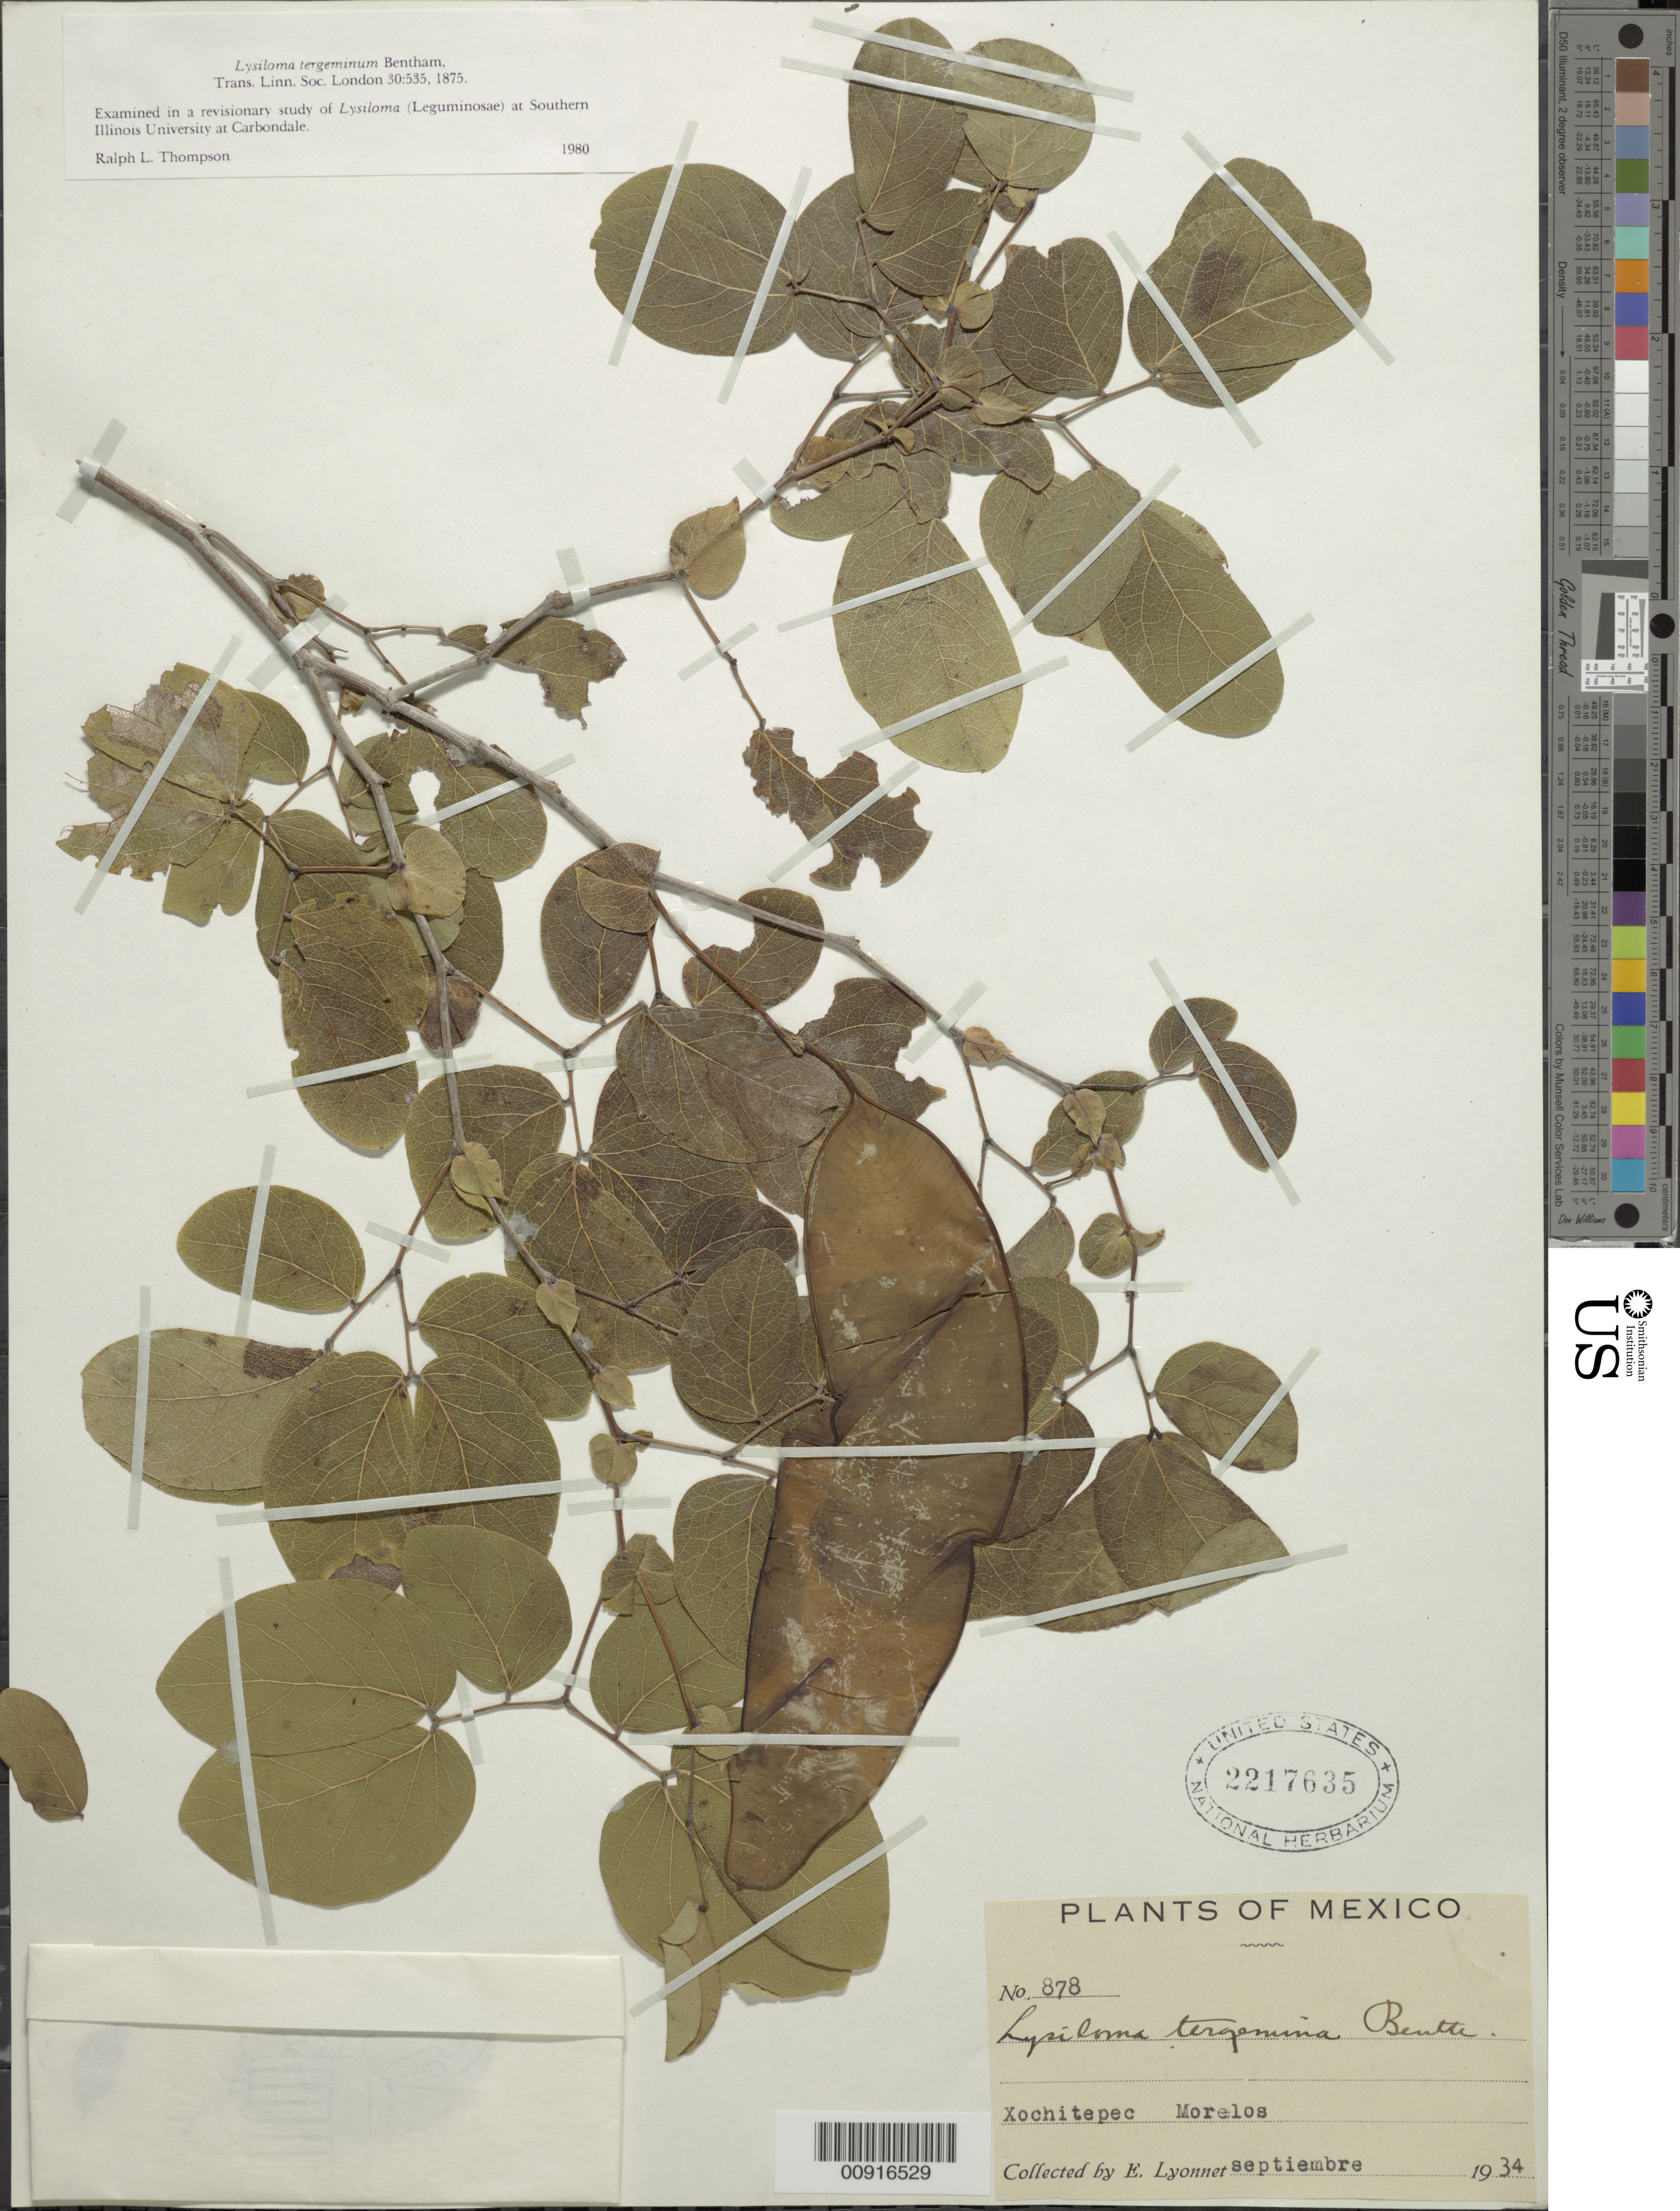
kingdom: Plantae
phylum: Tracheophyta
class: Magnoliopsida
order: Fabales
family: Fabaceae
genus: Lysiloma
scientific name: Lysiloma tergeminum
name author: Benth.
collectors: Bro. E. Lyonnet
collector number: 878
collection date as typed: Sep 1934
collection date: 1934-09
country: Mexico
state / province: Morelos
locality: Xochitepec, Morelos.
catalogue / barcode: US 2217635